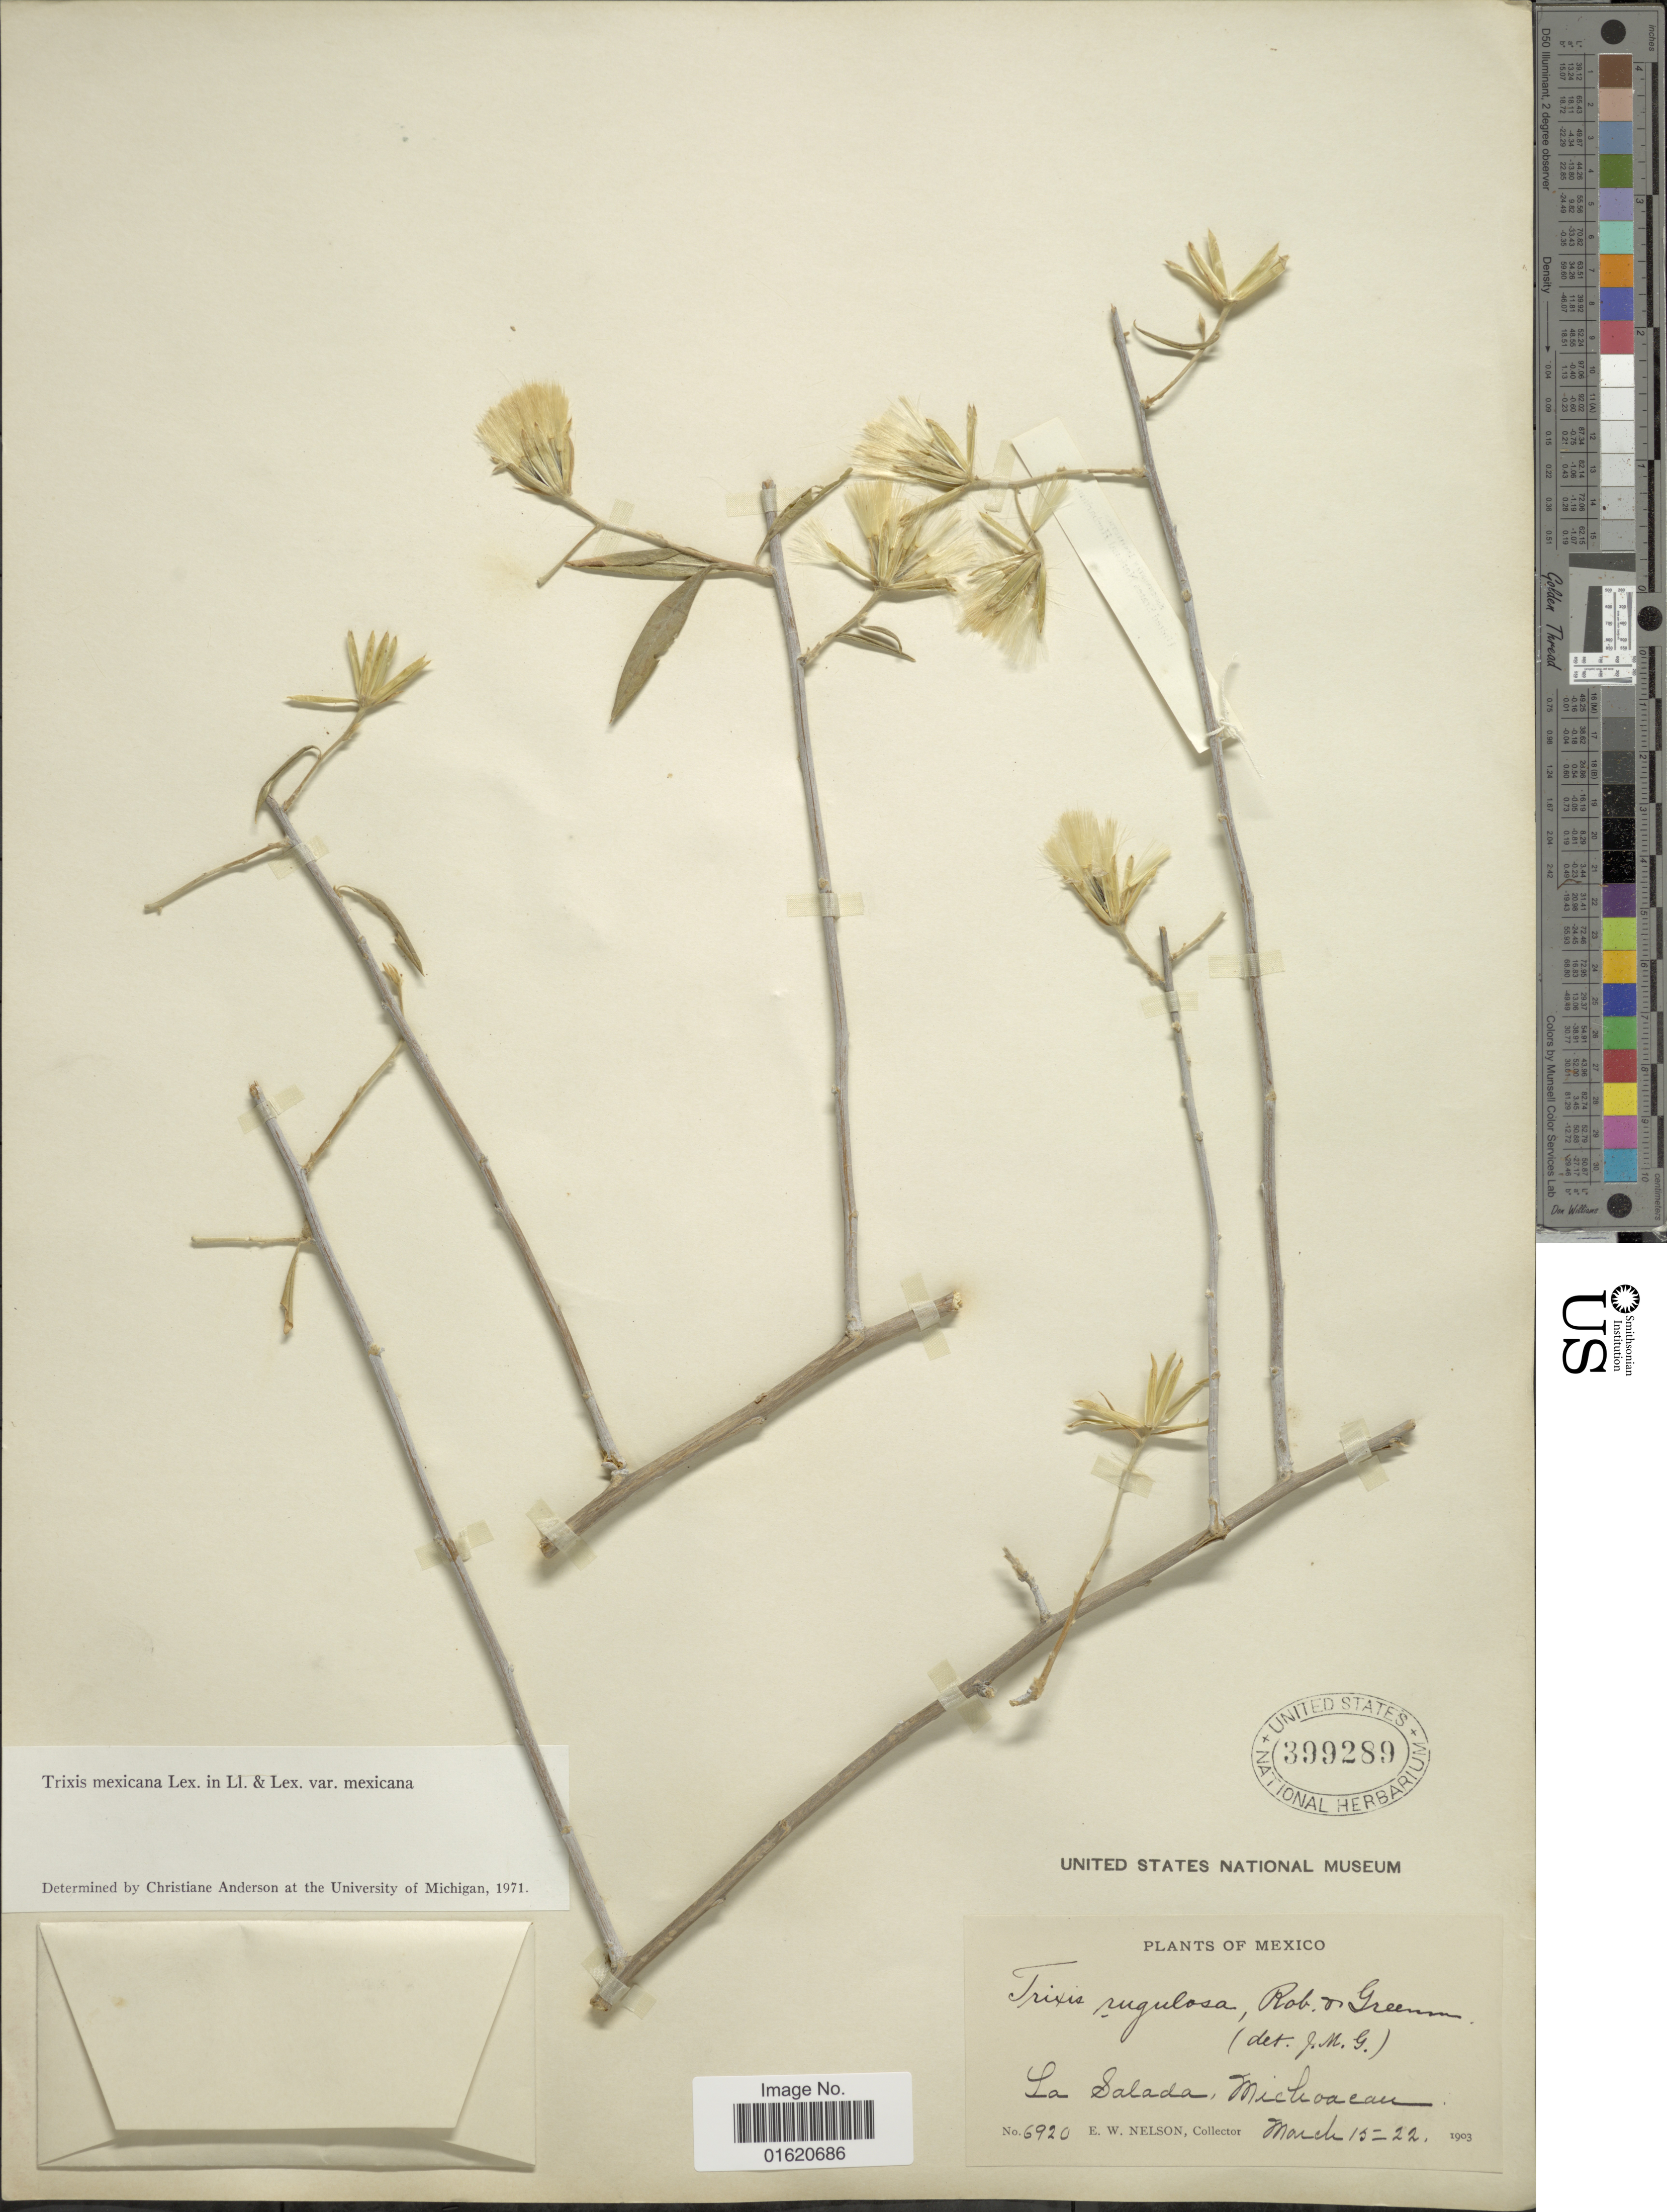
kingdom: Plantae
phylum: Tracheophyta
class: Magnoliopsida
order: Asterales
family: Asteraceae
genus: Trixis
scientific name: Trixis mexicana var. mexicana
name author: Lex.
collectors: E. W. Nelson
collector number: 6920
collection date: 1903-03-15/1903-03-22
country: Mexico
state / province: Michoacán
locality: La Salada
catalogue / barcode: US 399289